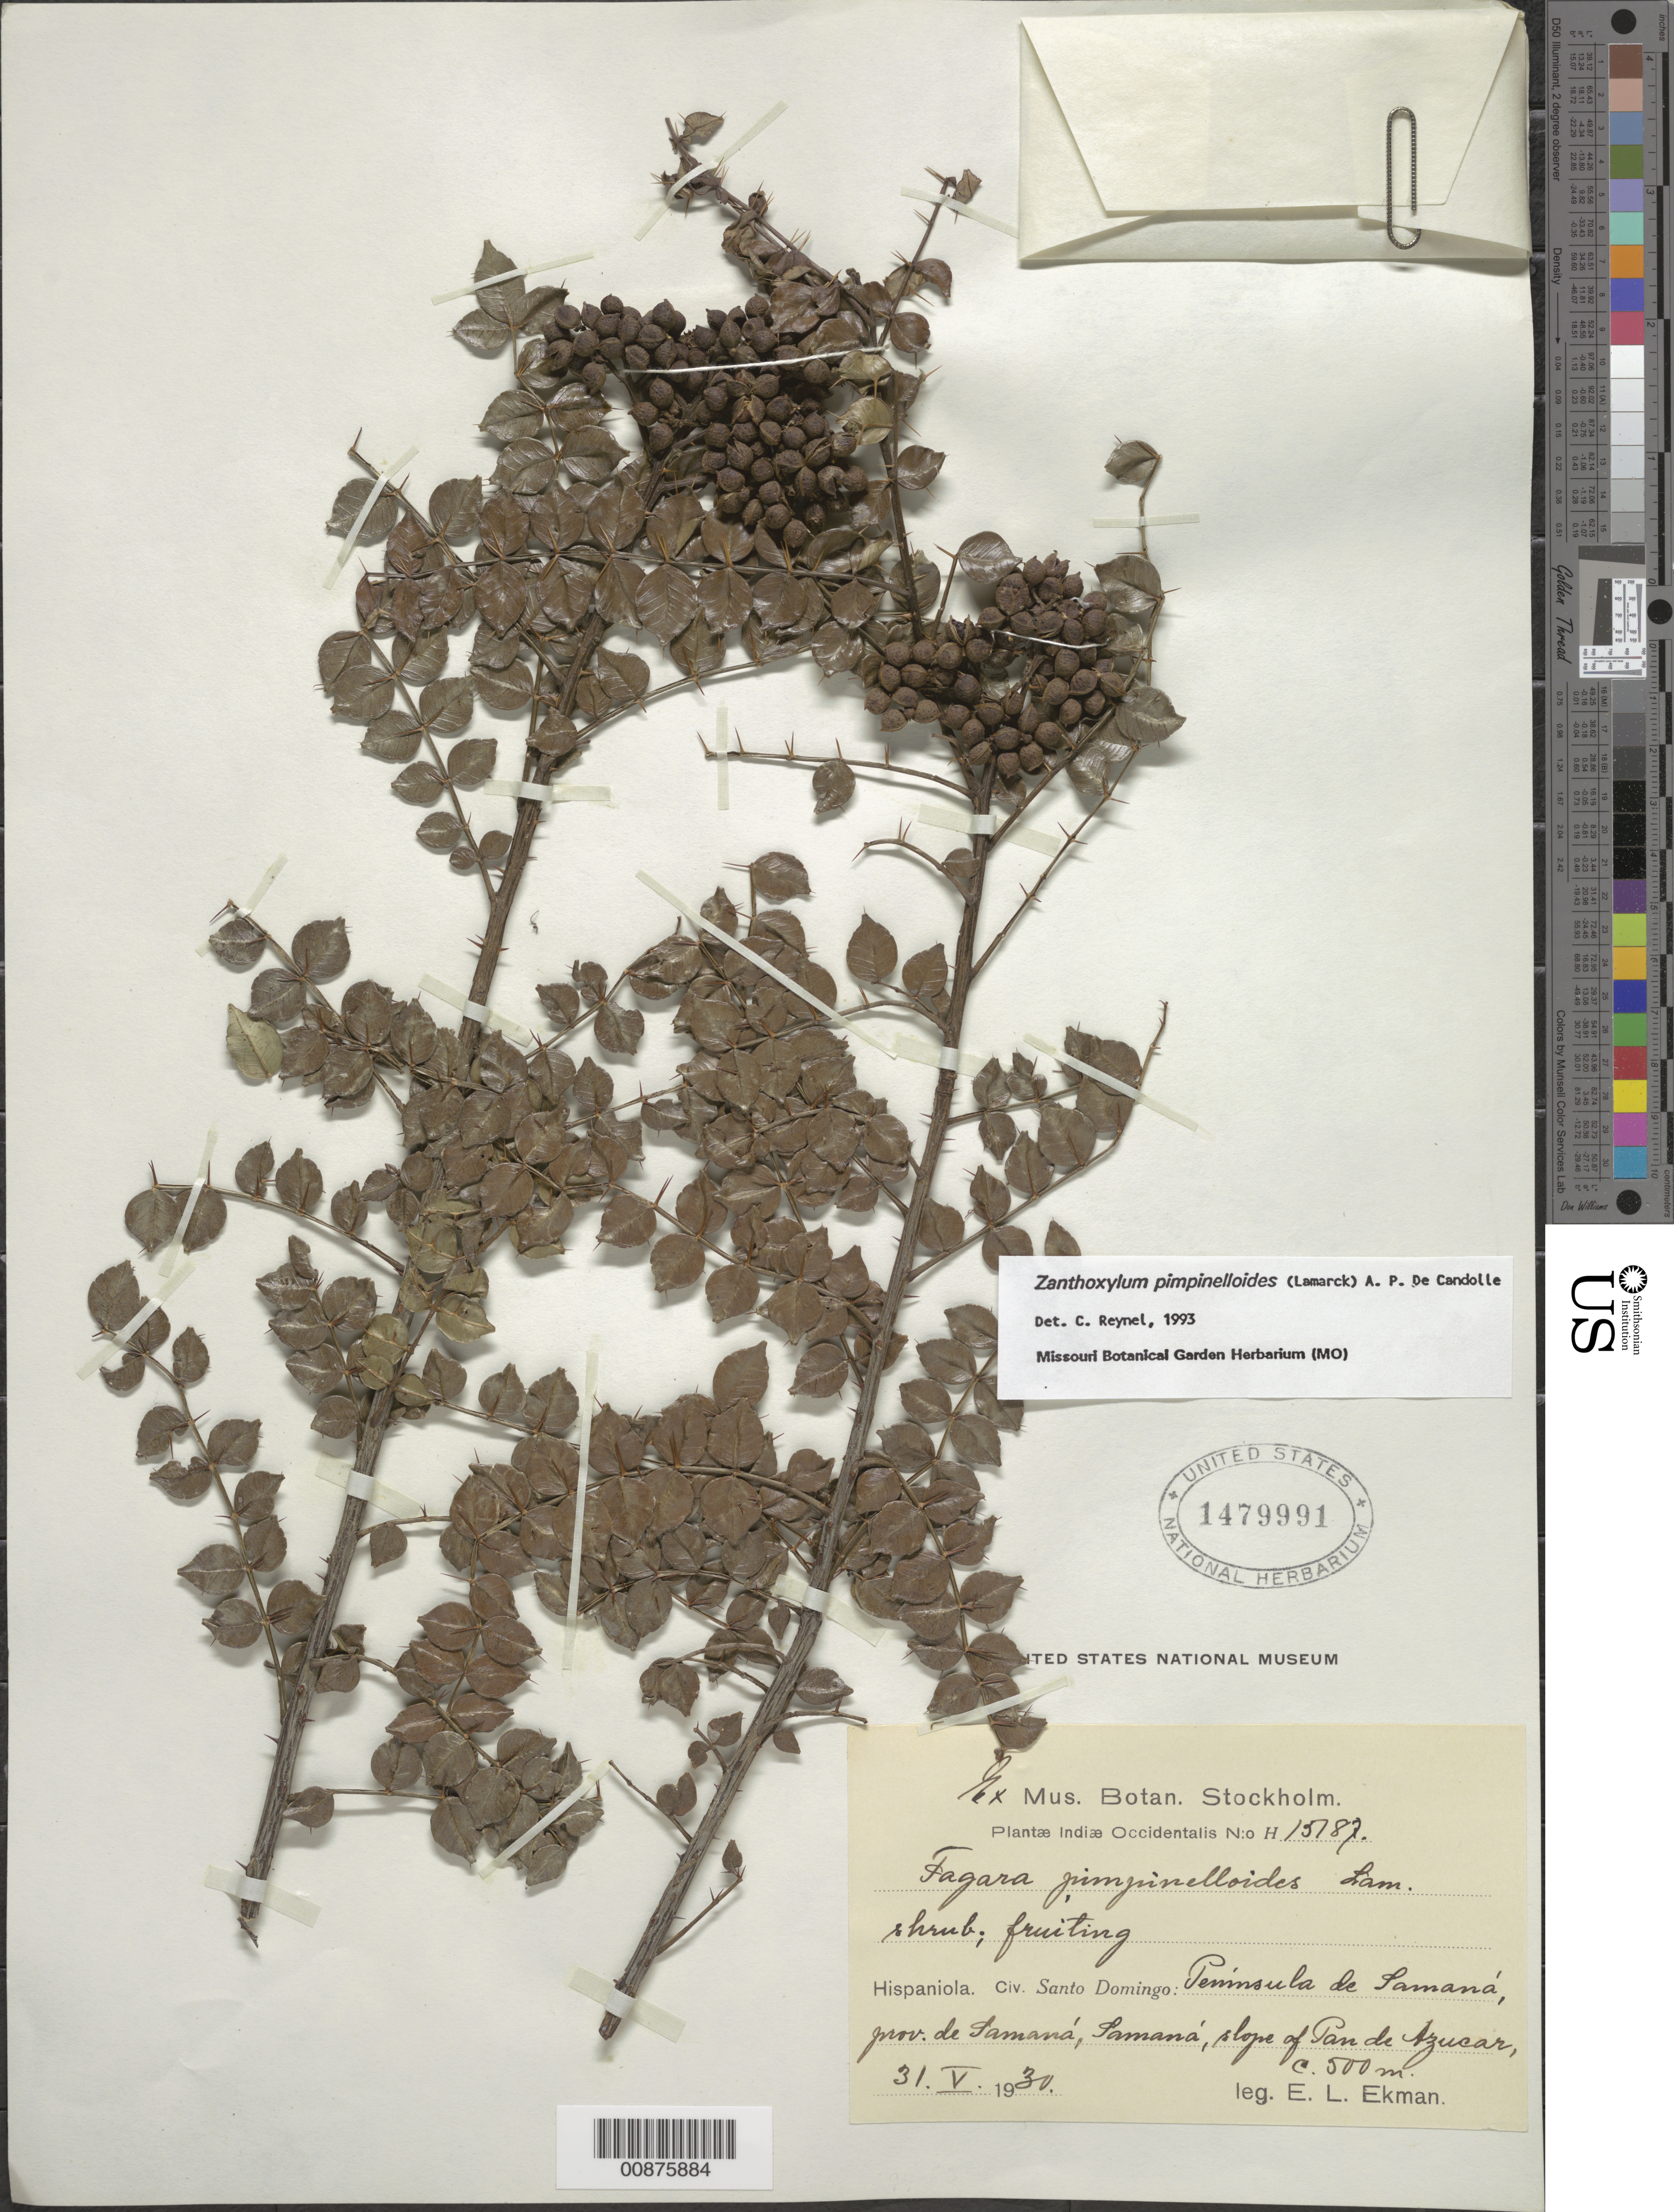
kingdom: Plantae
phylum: Tracheophyta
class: Magnoliopsida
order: Sapindales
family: Rutaceae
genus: Zanthoxylum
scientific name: Zanthoxylum pimpinelloides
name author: (Lam.) DC.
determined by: Reynel, Carlos A., (MO), Missouri Botanical Garden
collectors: E. L. Ekman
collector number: H 15187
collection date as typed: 31 May 1930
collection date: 1930-05-31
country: Dominican Republic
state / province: Samana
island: Hispaniola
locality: Península de Samaná, Samaná, slope of Pan de Azucar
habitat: Slope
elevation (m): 500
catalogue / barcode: US 1479991